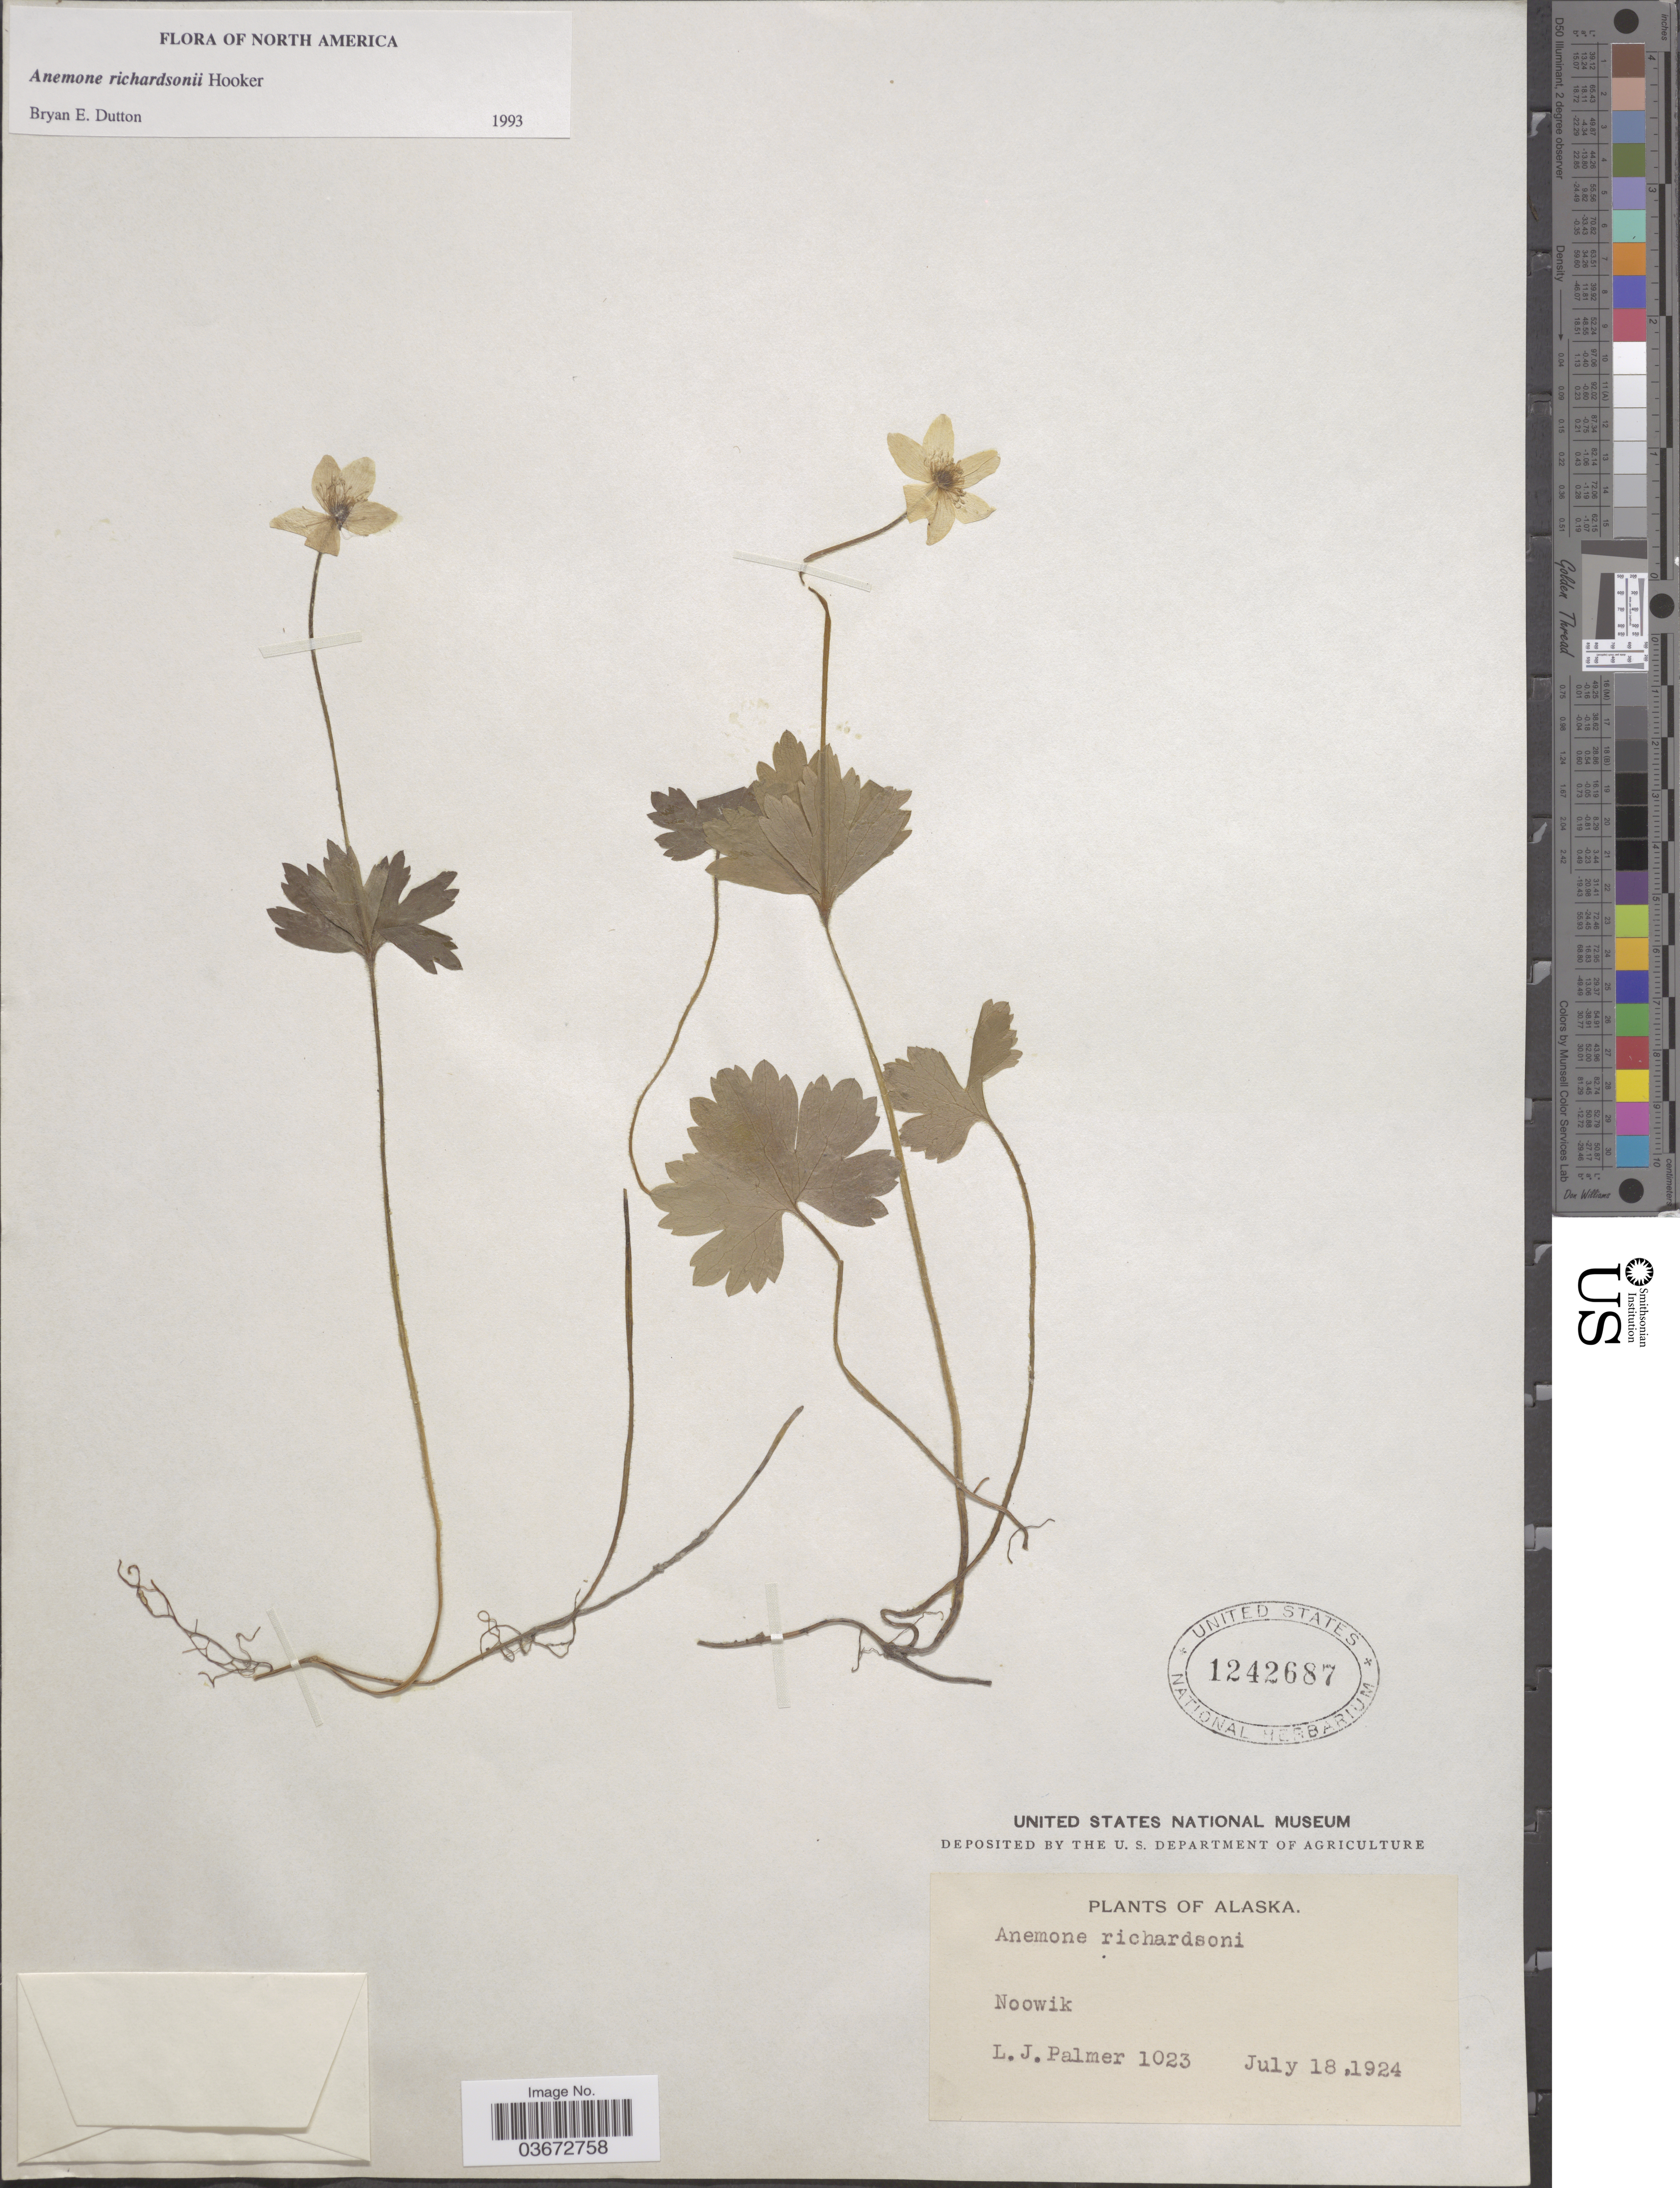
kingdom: Plantae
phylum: Tracheophyta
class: Magnoliopsida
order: Ranunculales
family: Ranunculaceae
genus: Anemone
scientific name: Anemone richardsonii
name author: Hook.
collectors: L. J. Palmer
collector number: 1023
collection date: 1924-07-18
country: United States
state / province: Alaska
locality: Noowik.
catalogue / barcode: US 1242687